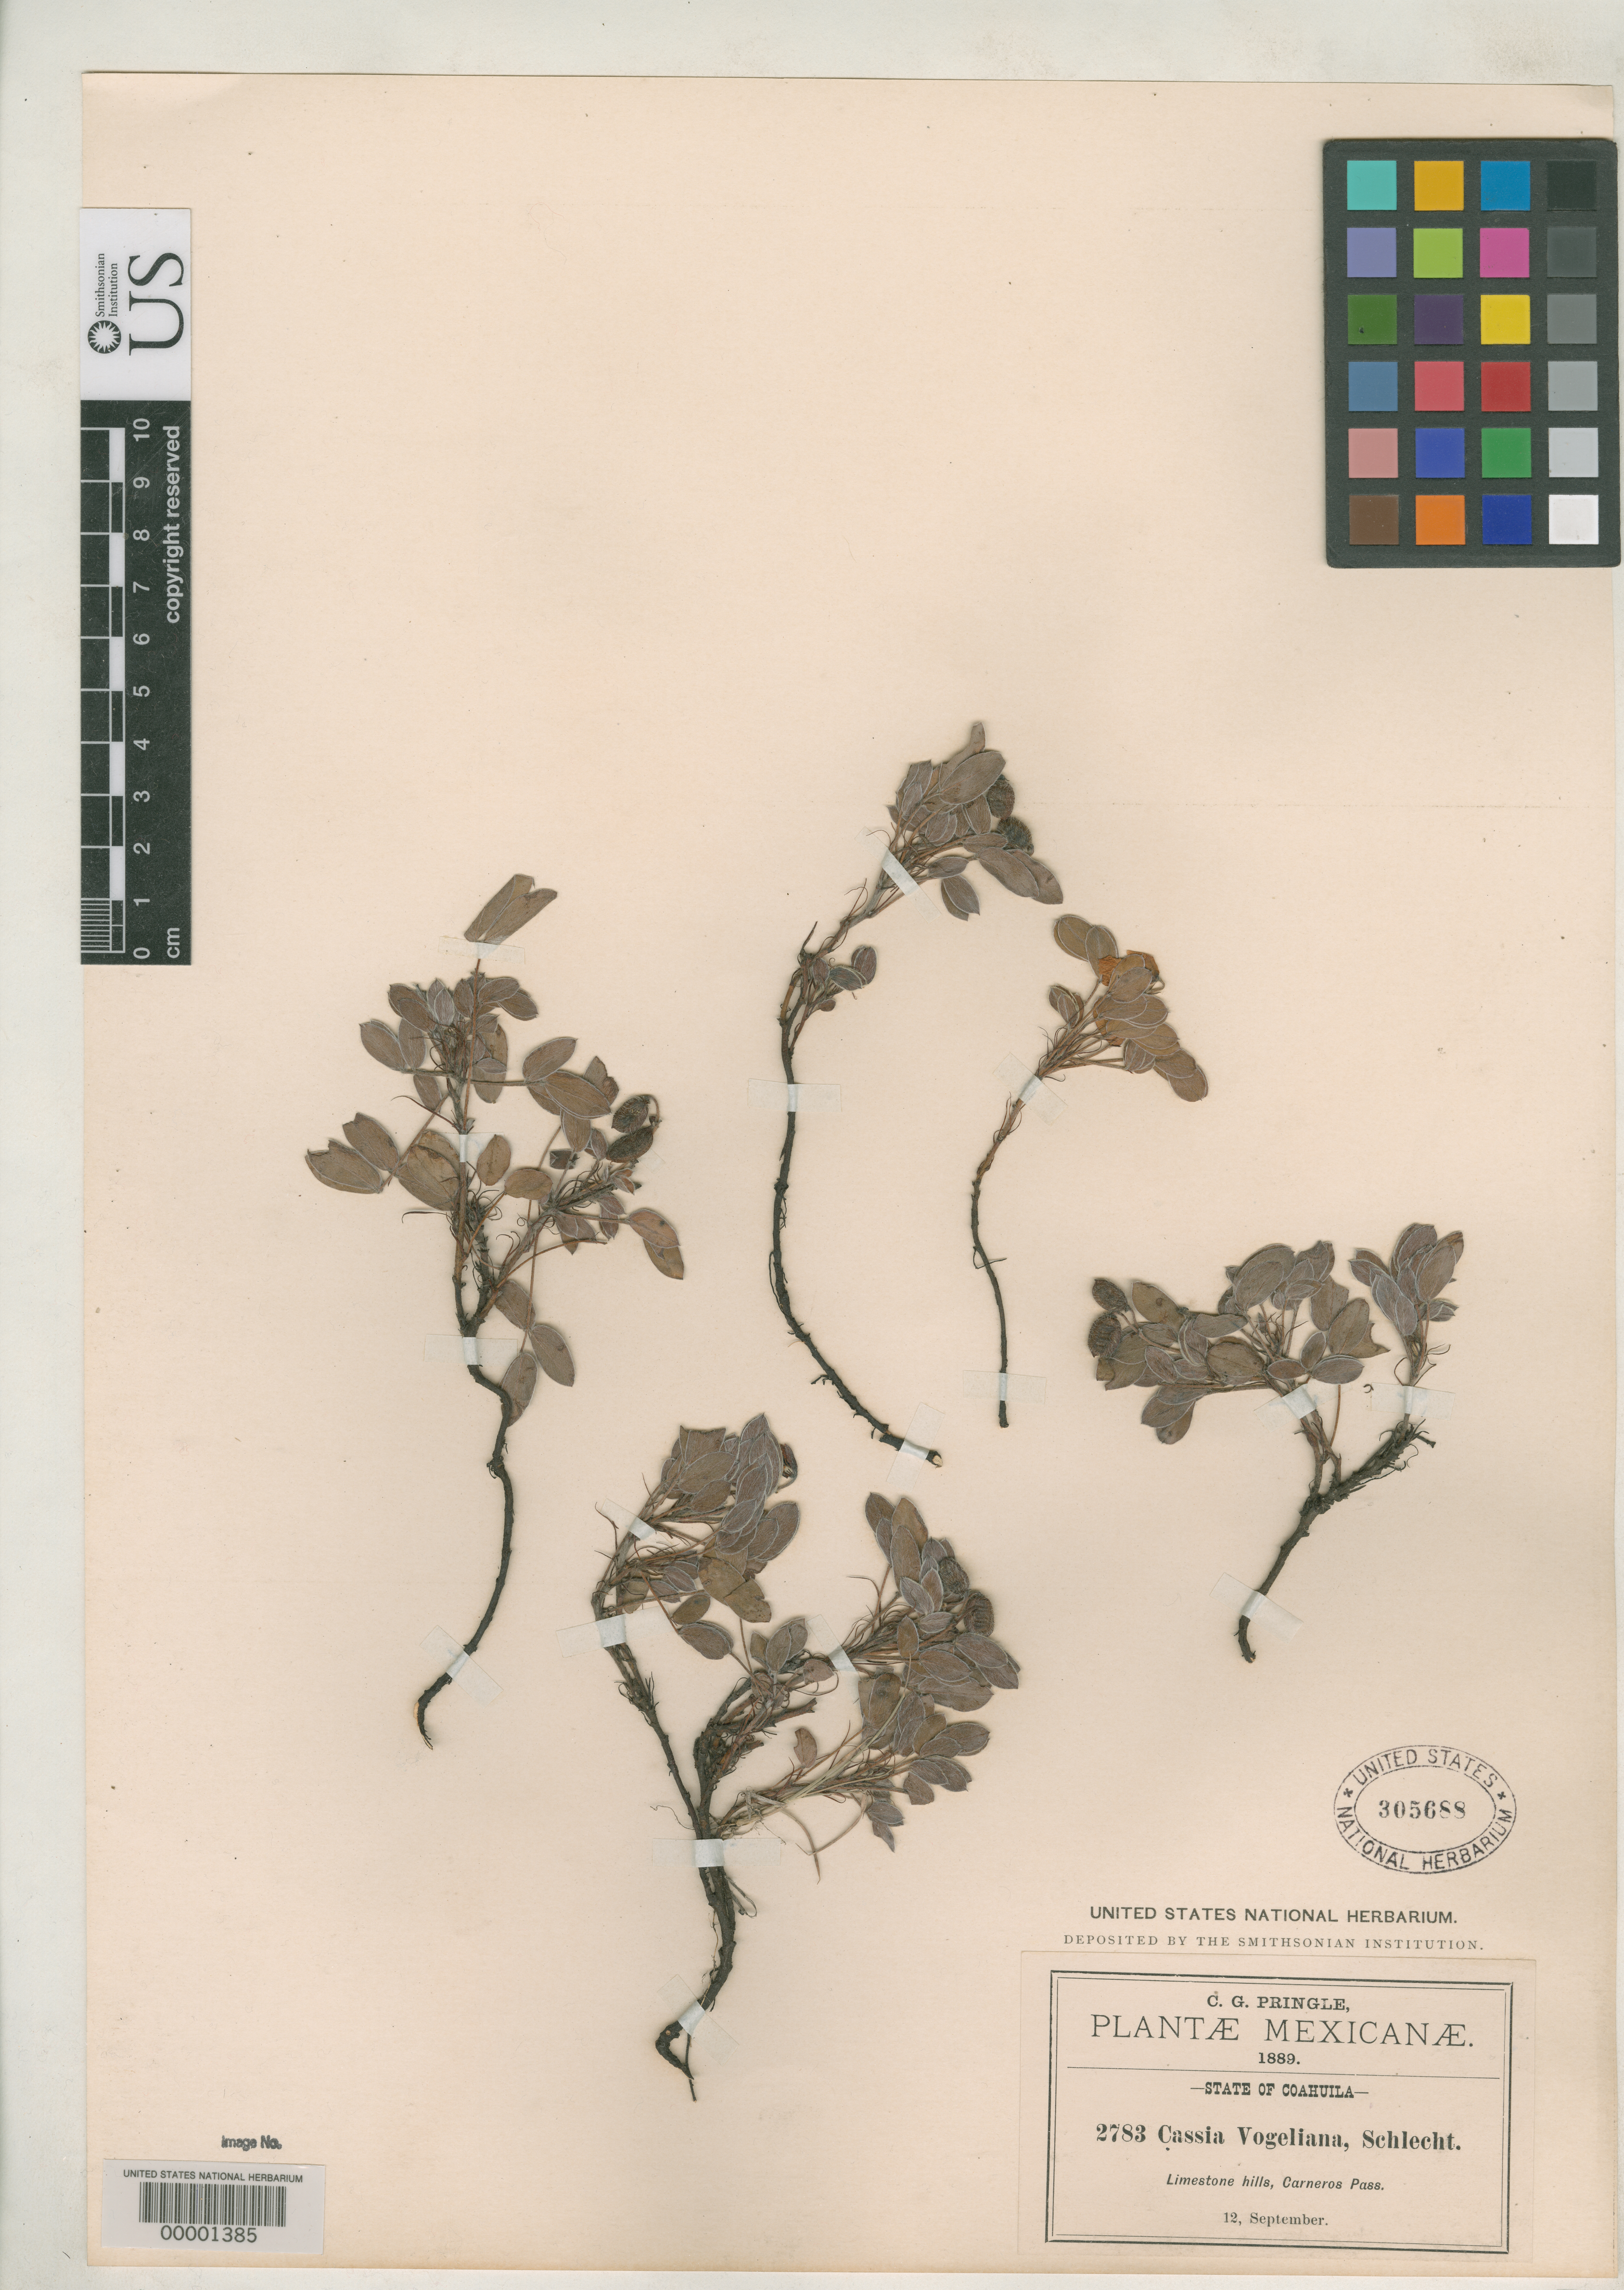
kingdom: Plantae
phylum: Tracheophyta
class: Magnoliopsida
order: Fabales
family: Fabaceae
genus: Cassia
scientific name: Cassia demissa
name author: Rose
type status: Type Collection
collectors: C. G. Pringle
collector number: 2783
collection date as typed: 12 Sep 1889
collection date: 1889-09-12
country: Mexico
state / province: Coahuila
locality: Carneros Pass.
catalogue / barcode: US 305688